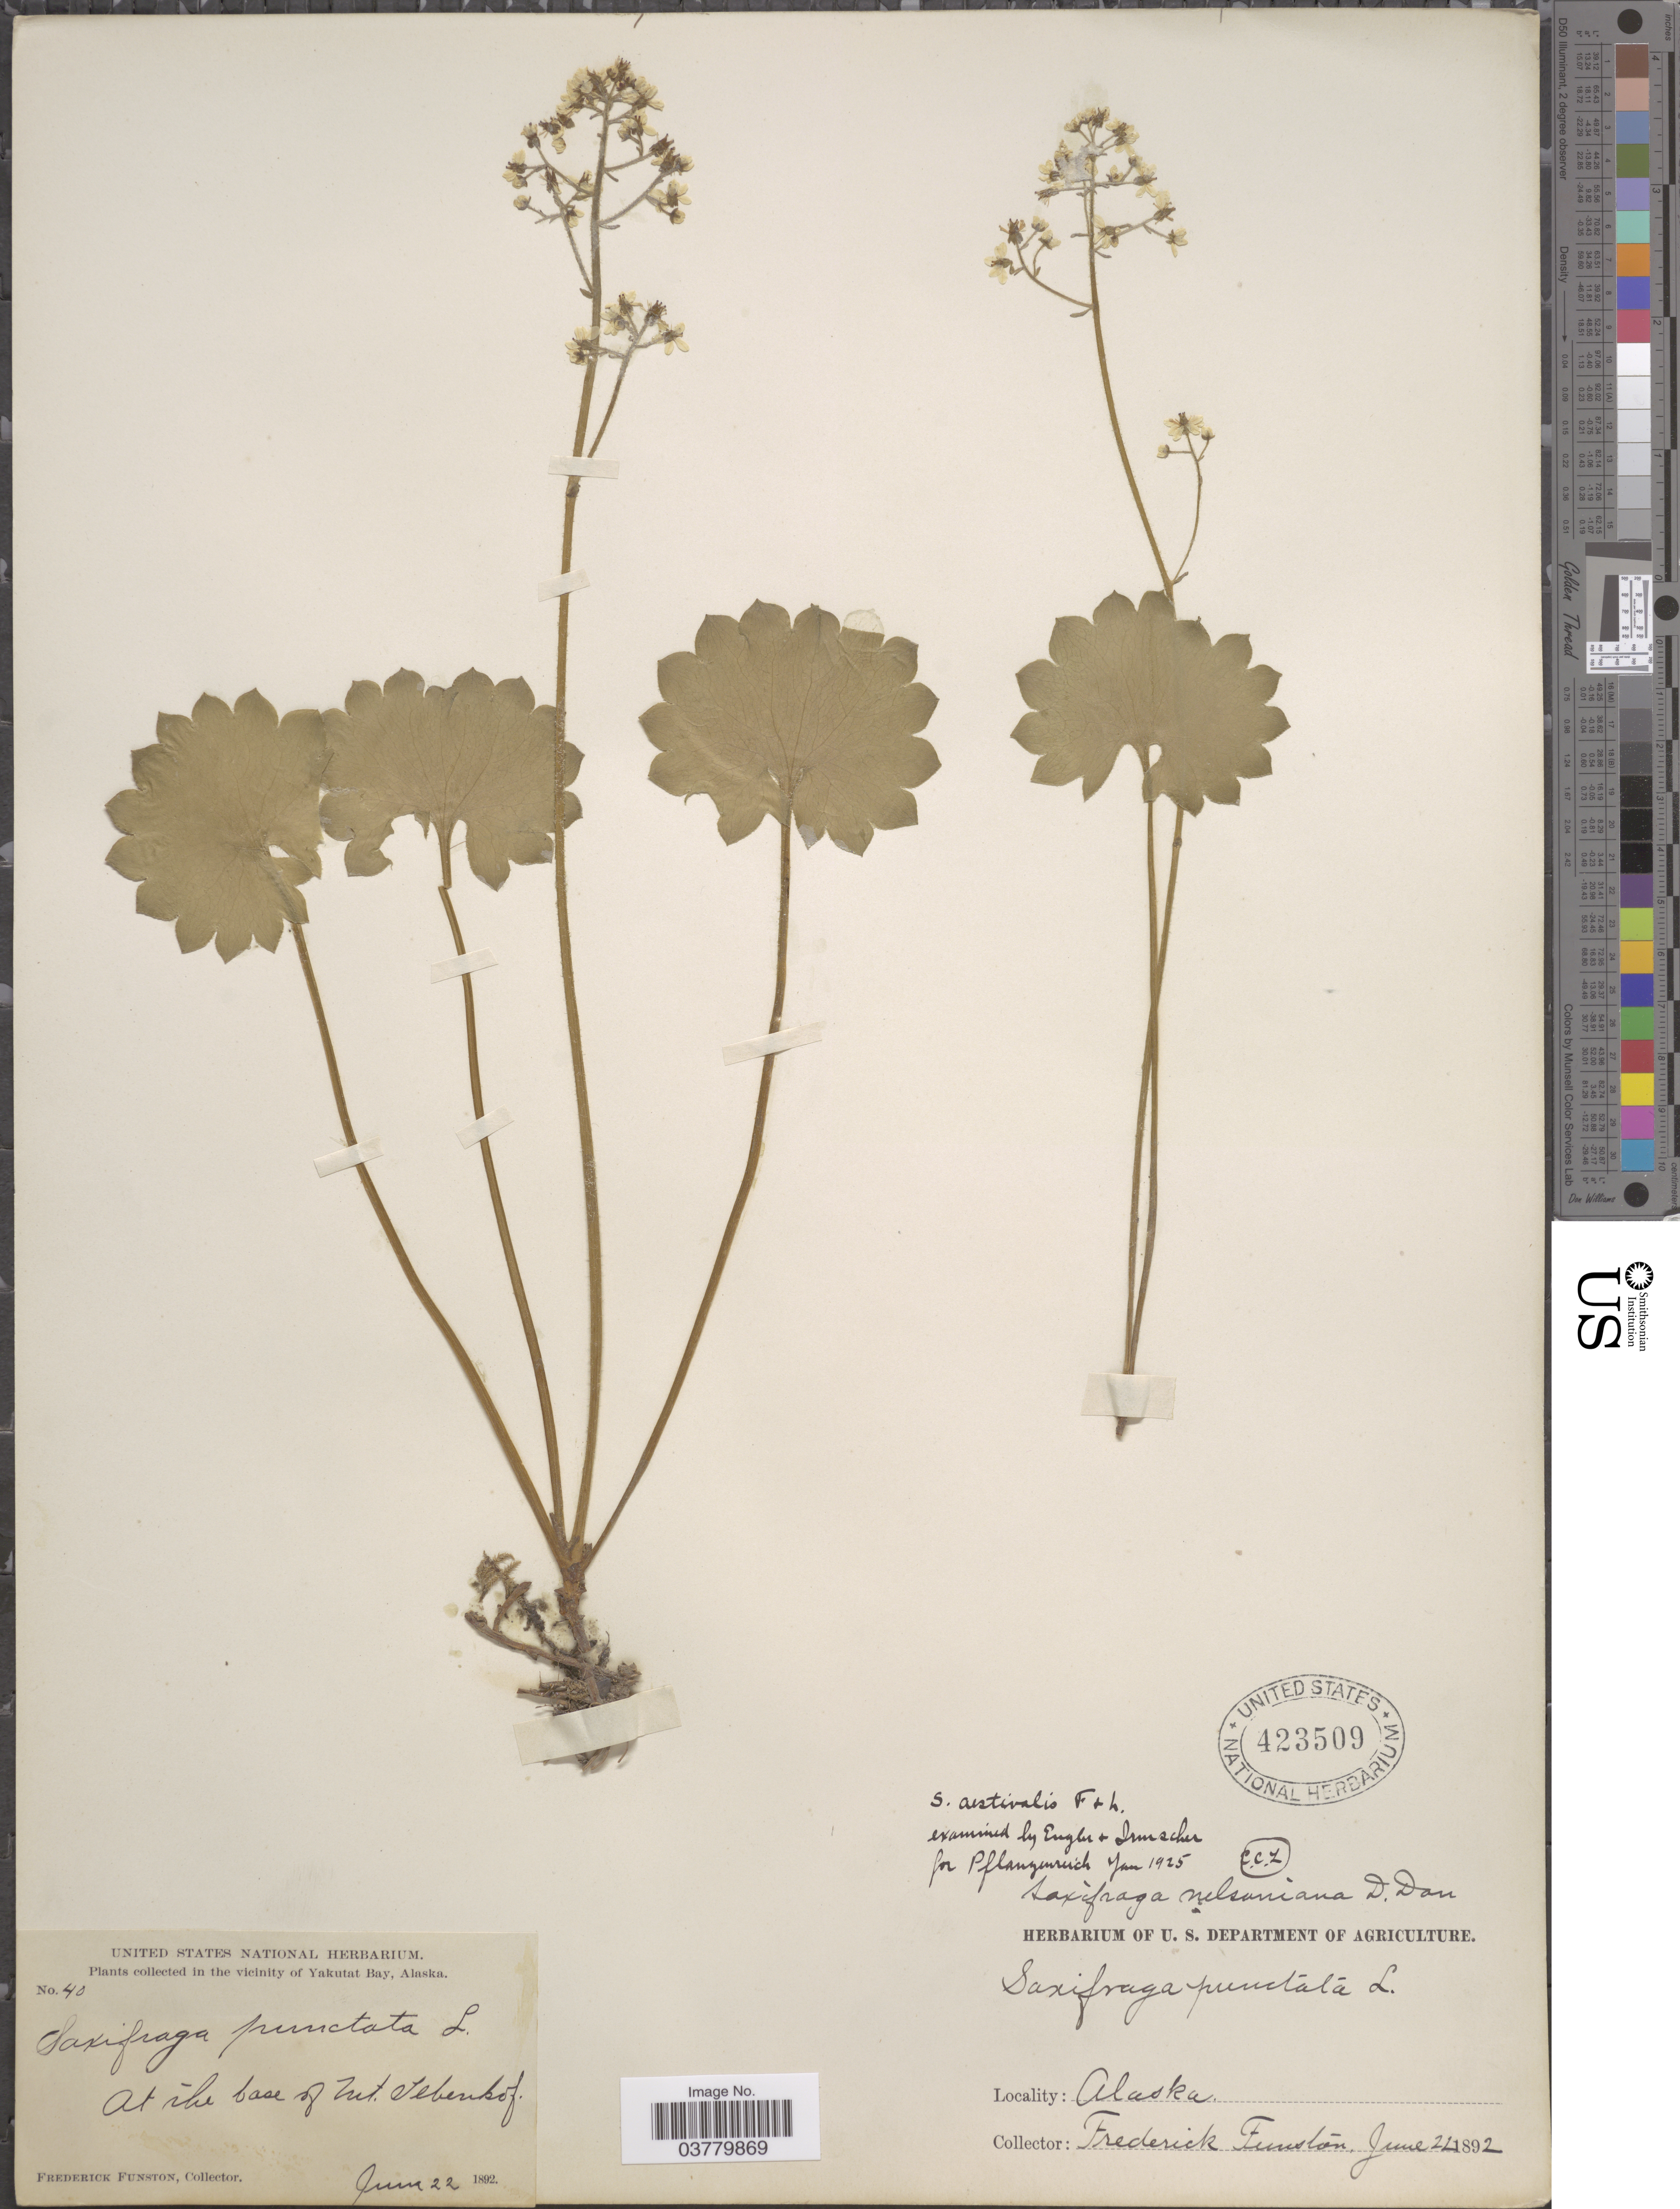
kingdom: Plantae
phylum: Tracheophyta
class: Magnoliopsida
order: Saxifragales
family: Saxifragaceae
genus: Micranthes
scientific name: Micranthes nelsoniana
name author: (D. Don) Small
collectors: F. Funston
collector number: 40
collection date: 1892-06-22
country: United States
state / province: Alaska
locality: In the vicinity of Yakutat Bay. At the base of Mt. Tebenkof.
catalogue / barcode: US 423509